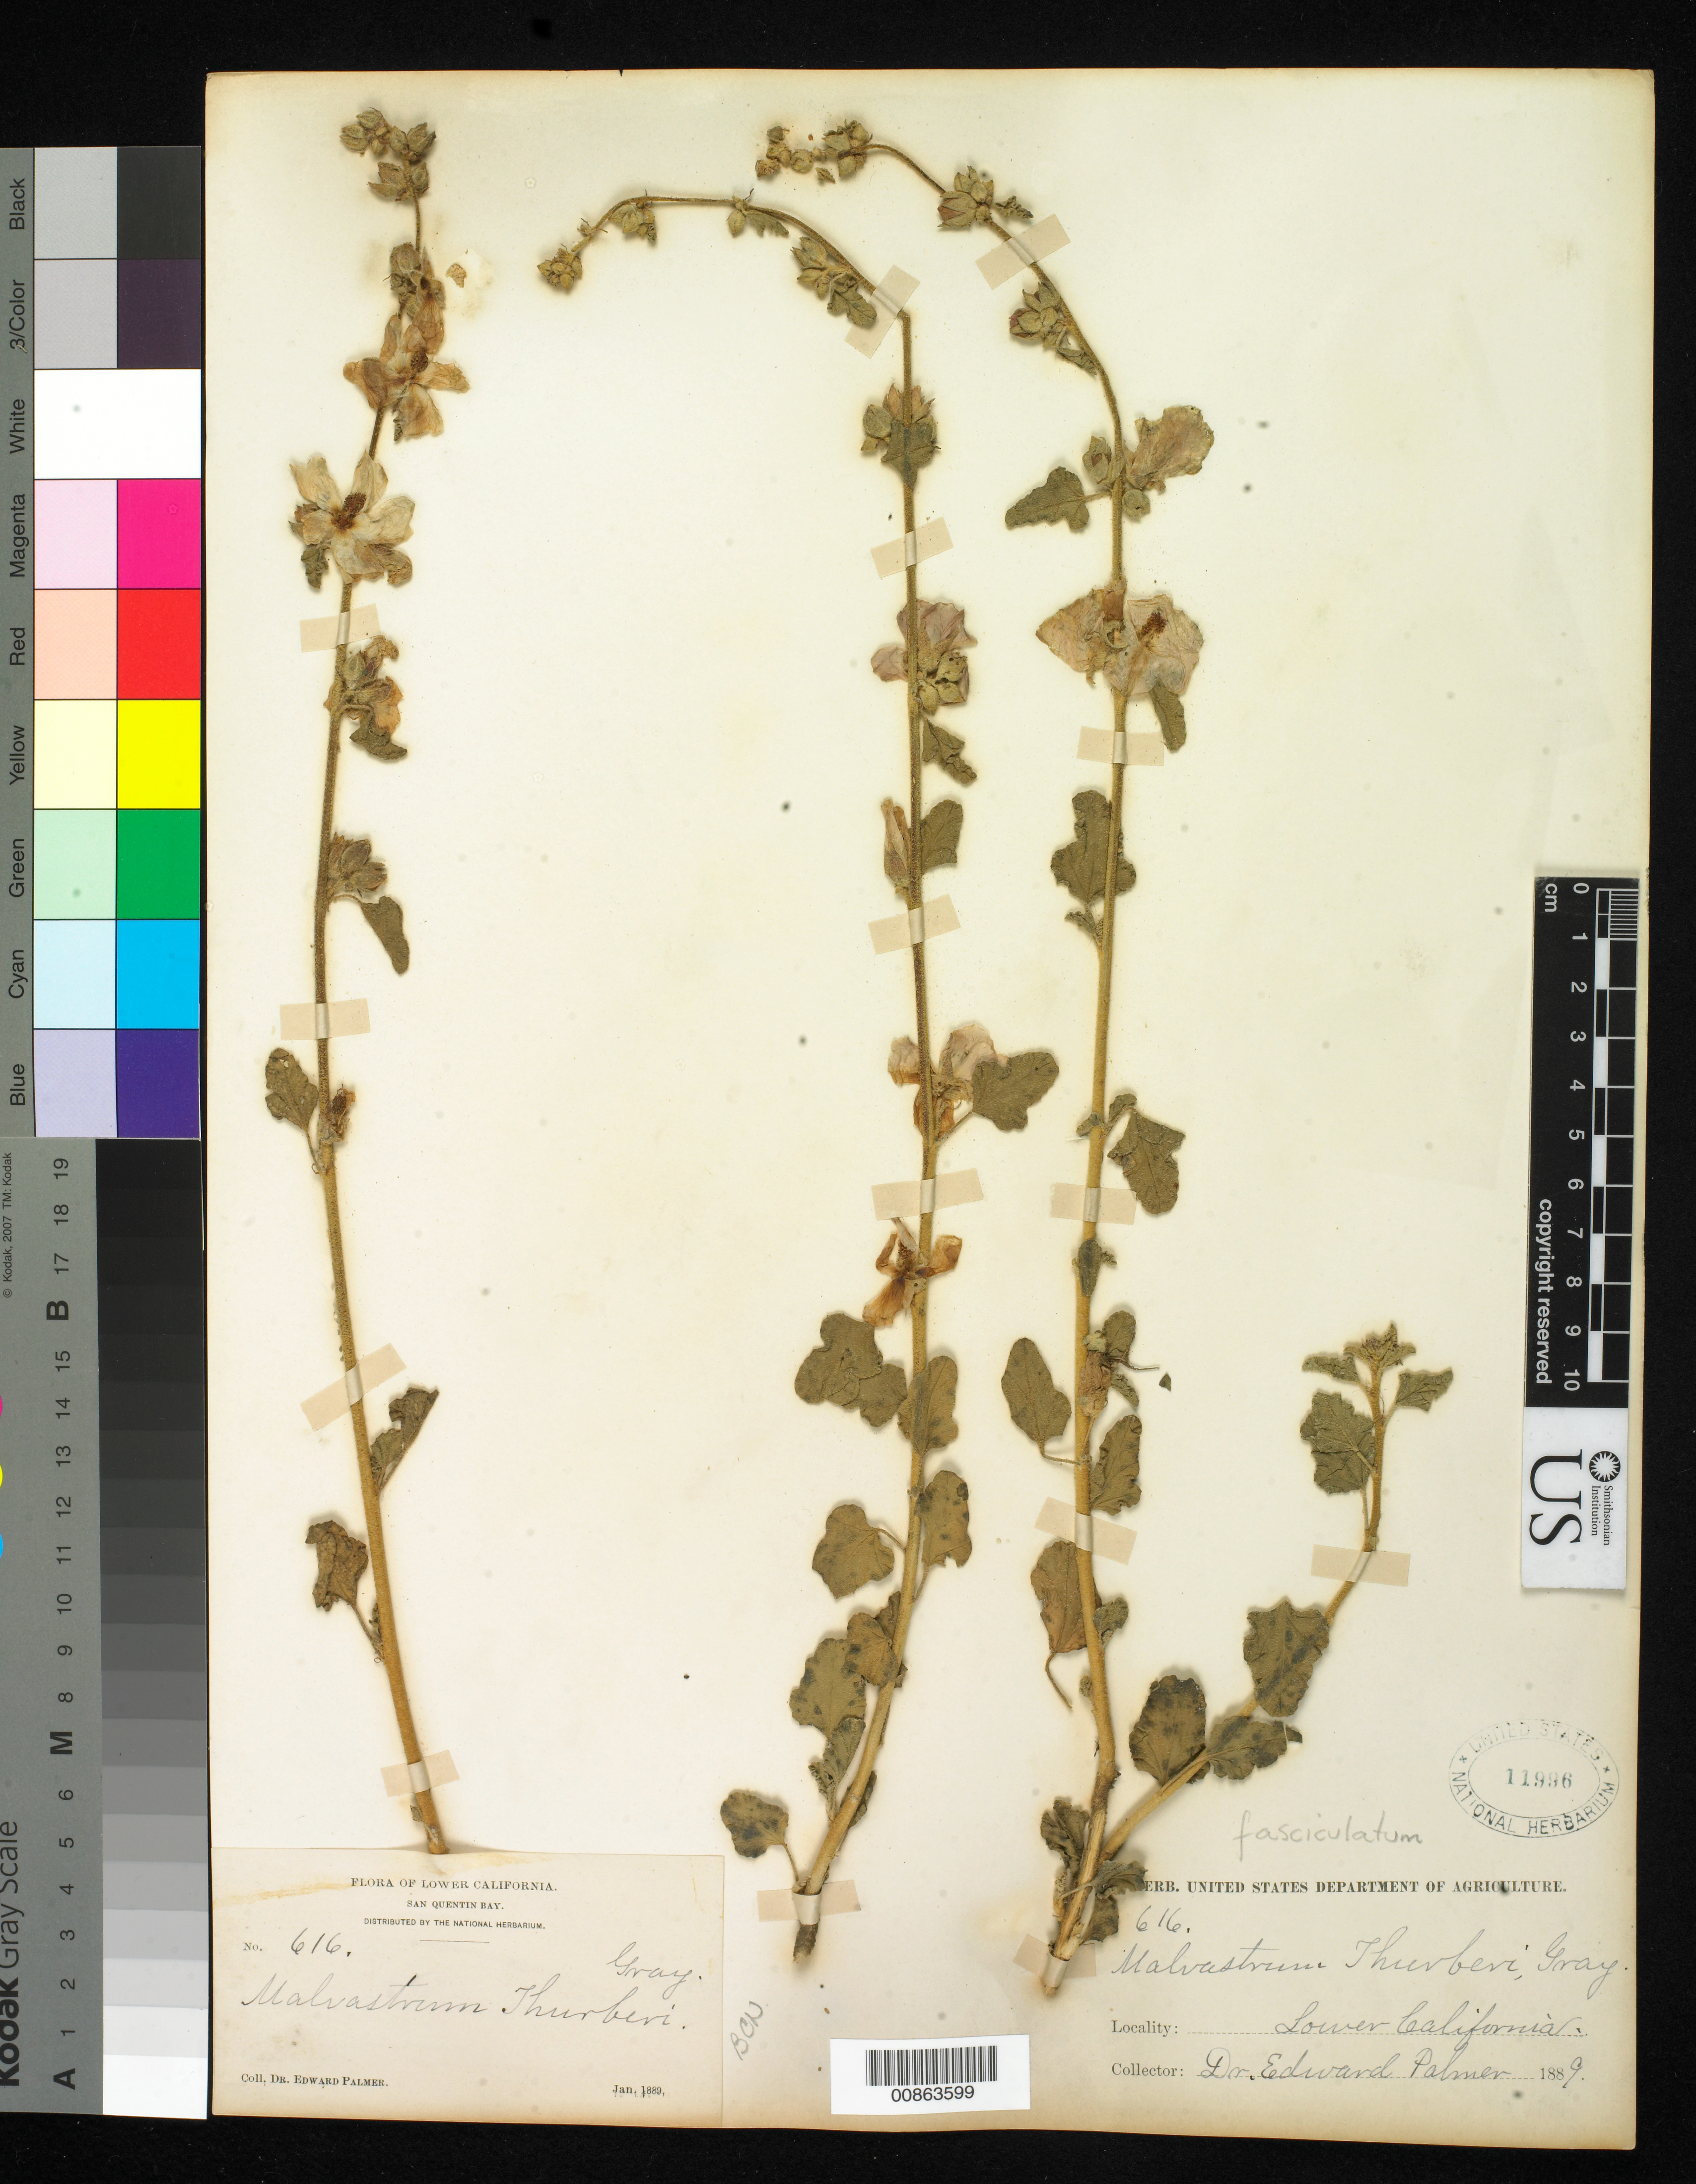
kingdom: Plantae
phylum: Tracheophyta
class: Magnoliopsida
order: Malvales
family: Malvaceae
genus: Malvastrum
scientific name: Malvastrum fasciculatum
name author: (Nutt.) Greene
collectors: E. Palmer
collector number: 616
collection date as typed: Jan 1889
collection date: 1889-01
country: Mexico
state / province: Baja California Norte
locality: San Quentin Bay, Baja California.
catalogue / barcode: US 11996